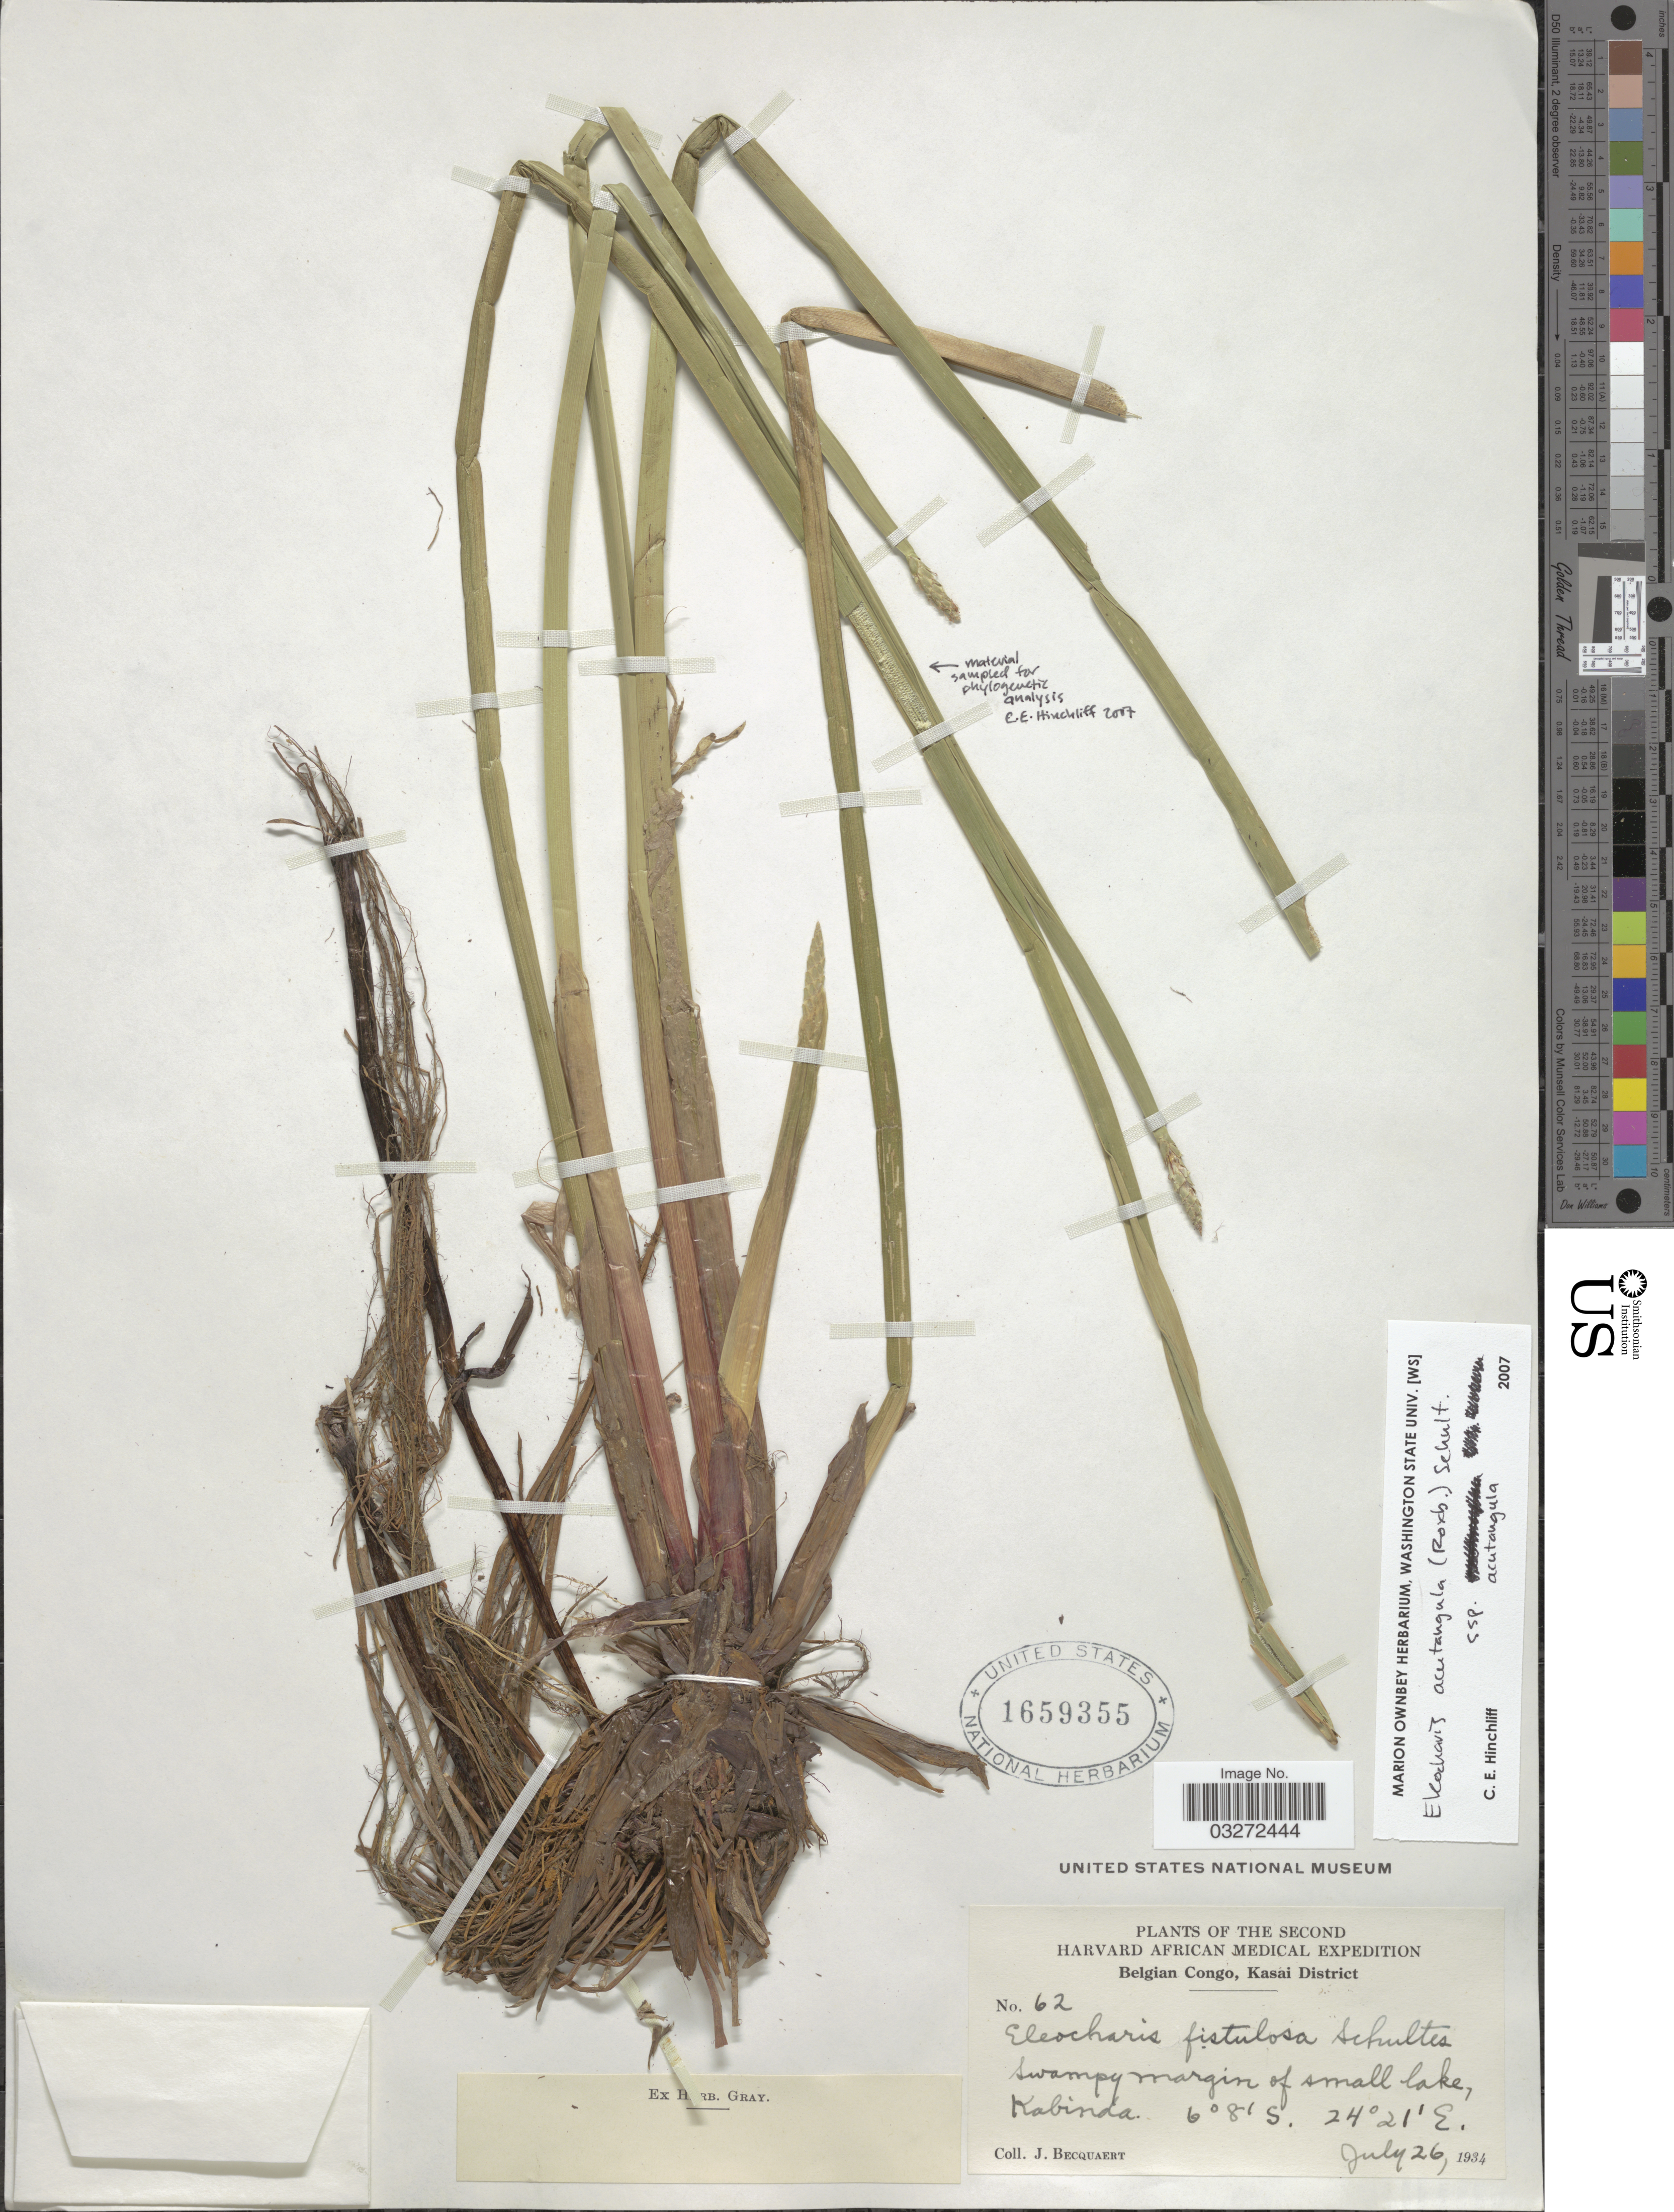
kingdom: Plantae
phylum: Tracheophyta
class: Liliopsida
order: Poales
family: Cyperaceae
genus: Eleocharis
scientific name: Eleocharis acutangula subsp. acutangula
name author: (Roxb.) Schult.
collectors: J. Becquaert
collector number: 62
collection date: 1934-07-26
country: Congo, Democratic Republic of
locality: Belgian Congo, Kasai District, Swampy margin of small lake, Kabinda.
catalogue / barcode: US 1659355